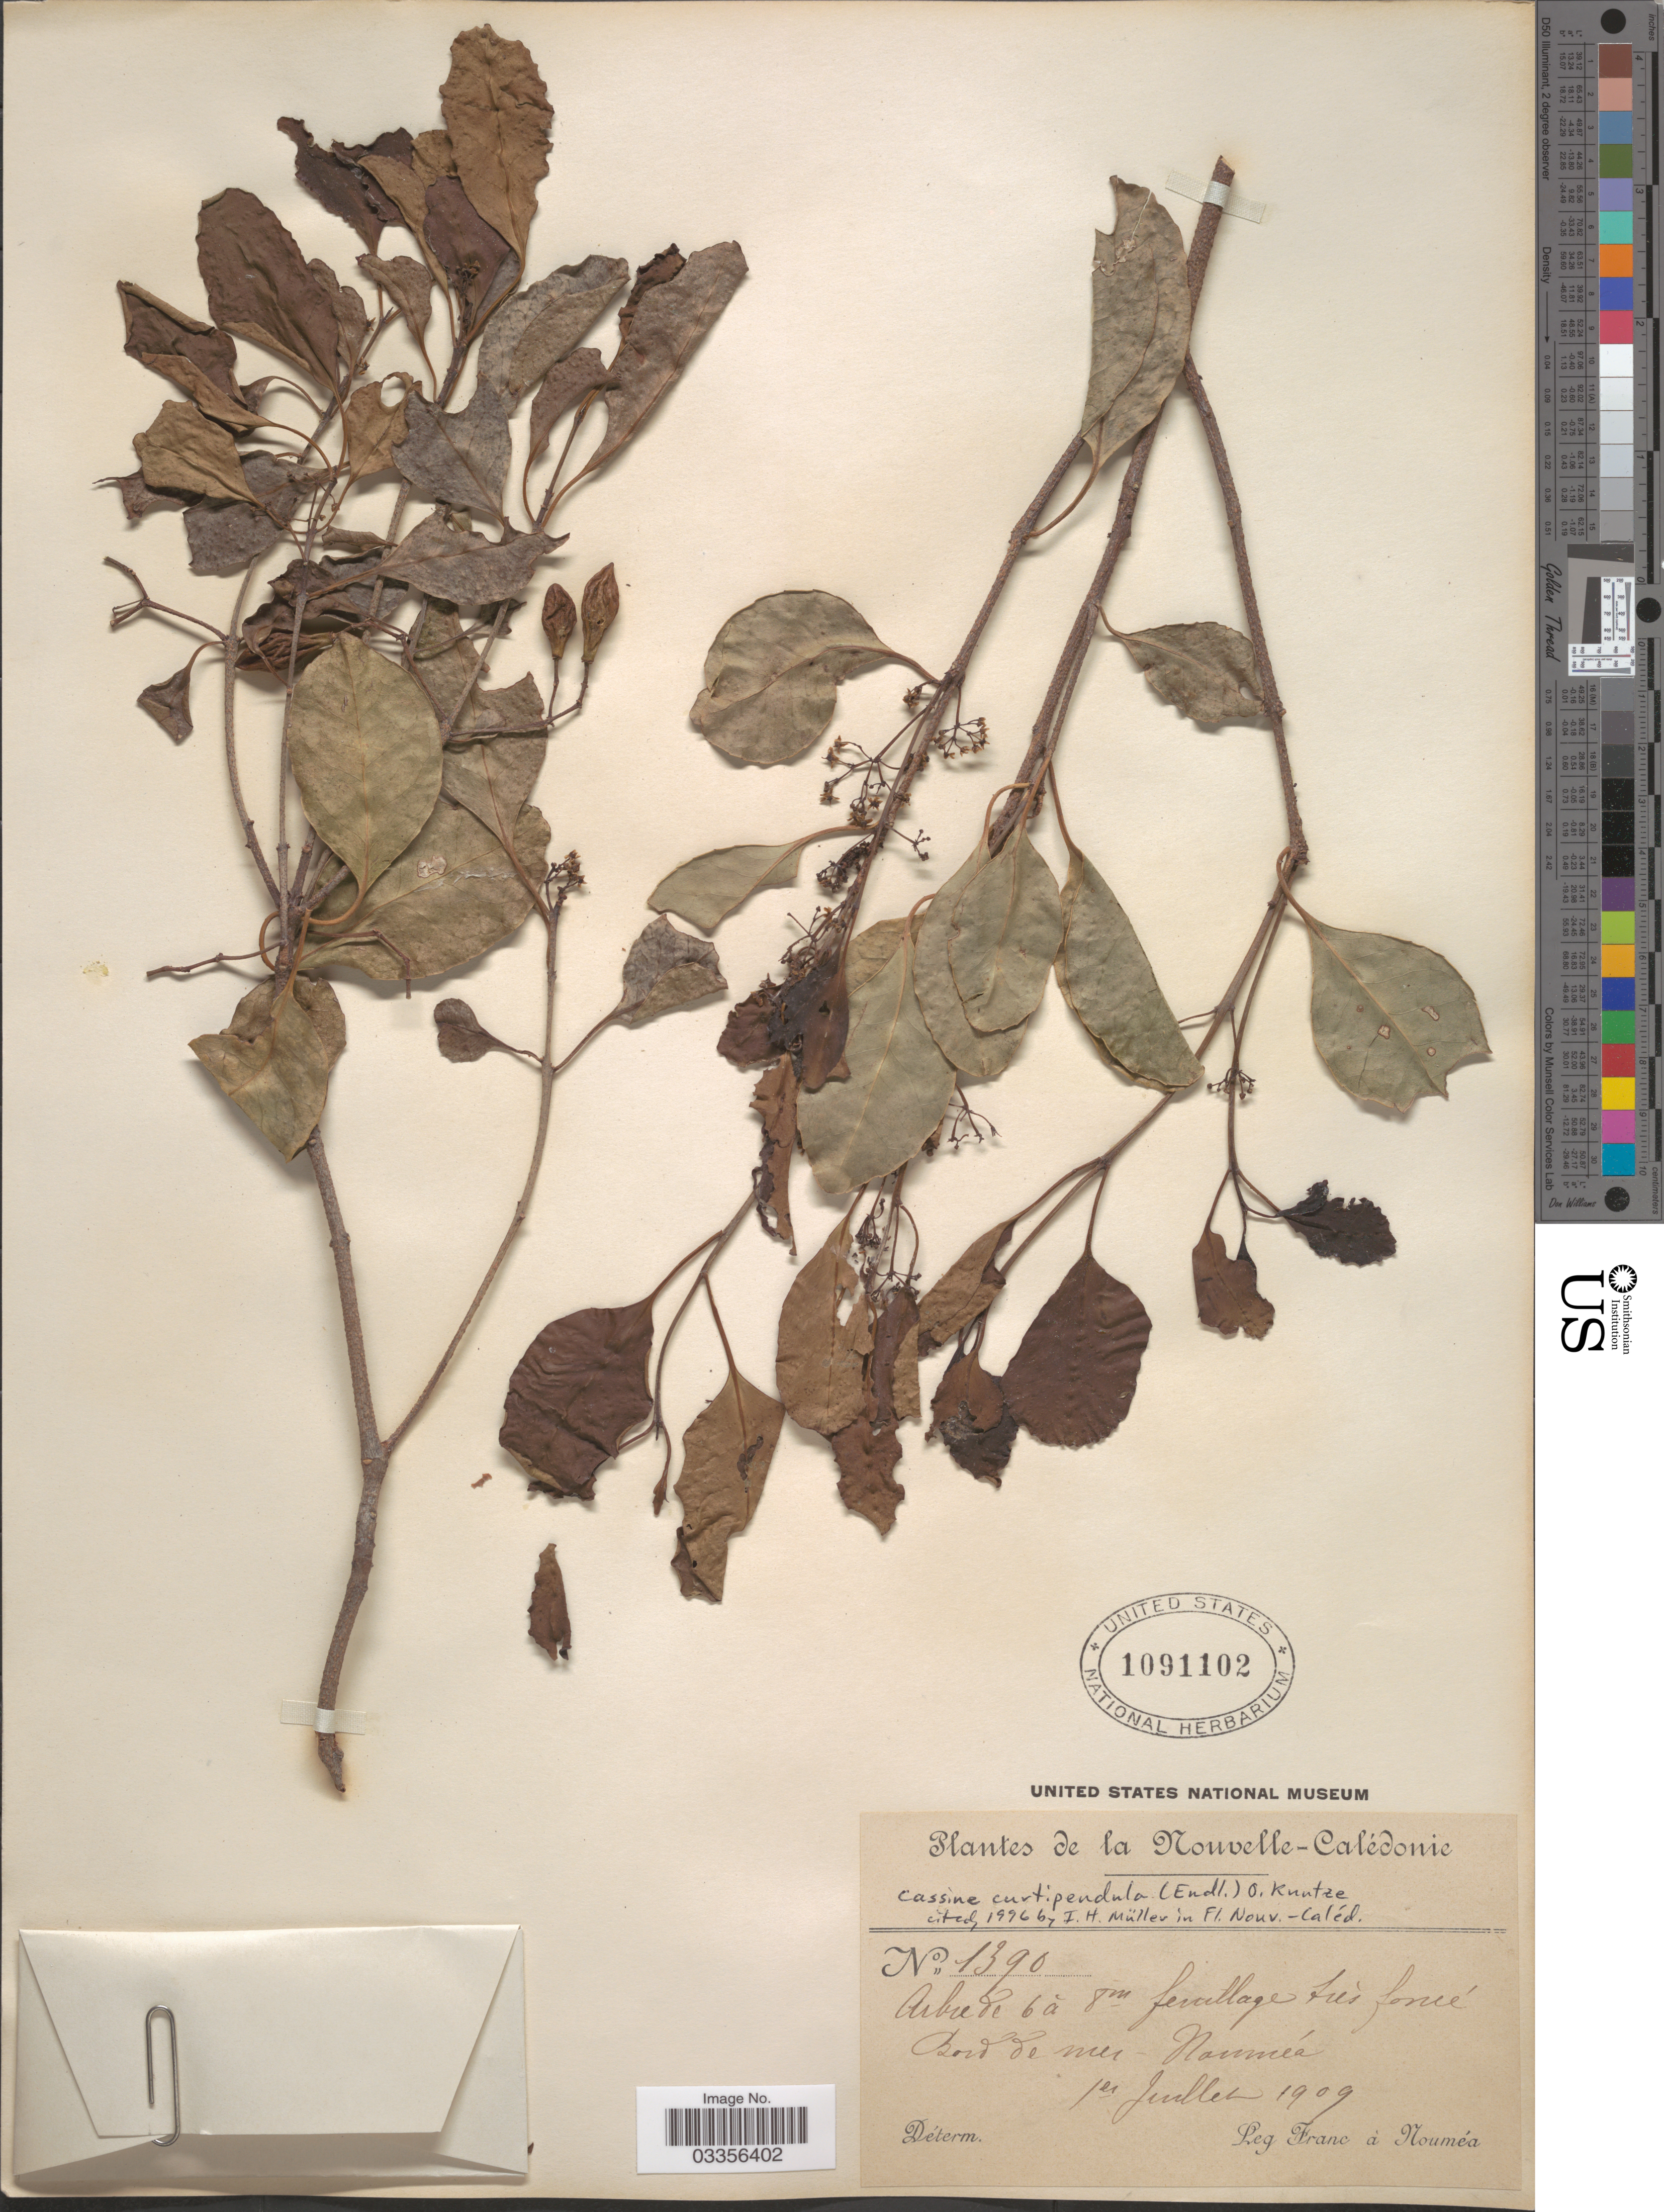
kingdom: Plantae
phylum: Tracheophyta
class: Magnoliopsida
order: Celastrales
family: Celastraceae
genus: Cassine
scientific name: Cassine curtipendula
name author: (Endl.) Kuntze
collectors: F. Noumea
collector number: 1390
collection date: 1909-07-01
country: New Caledonia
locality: Nouvelle-Calédonie. Bord de mer-Nouméa.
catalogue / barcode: US 1091102